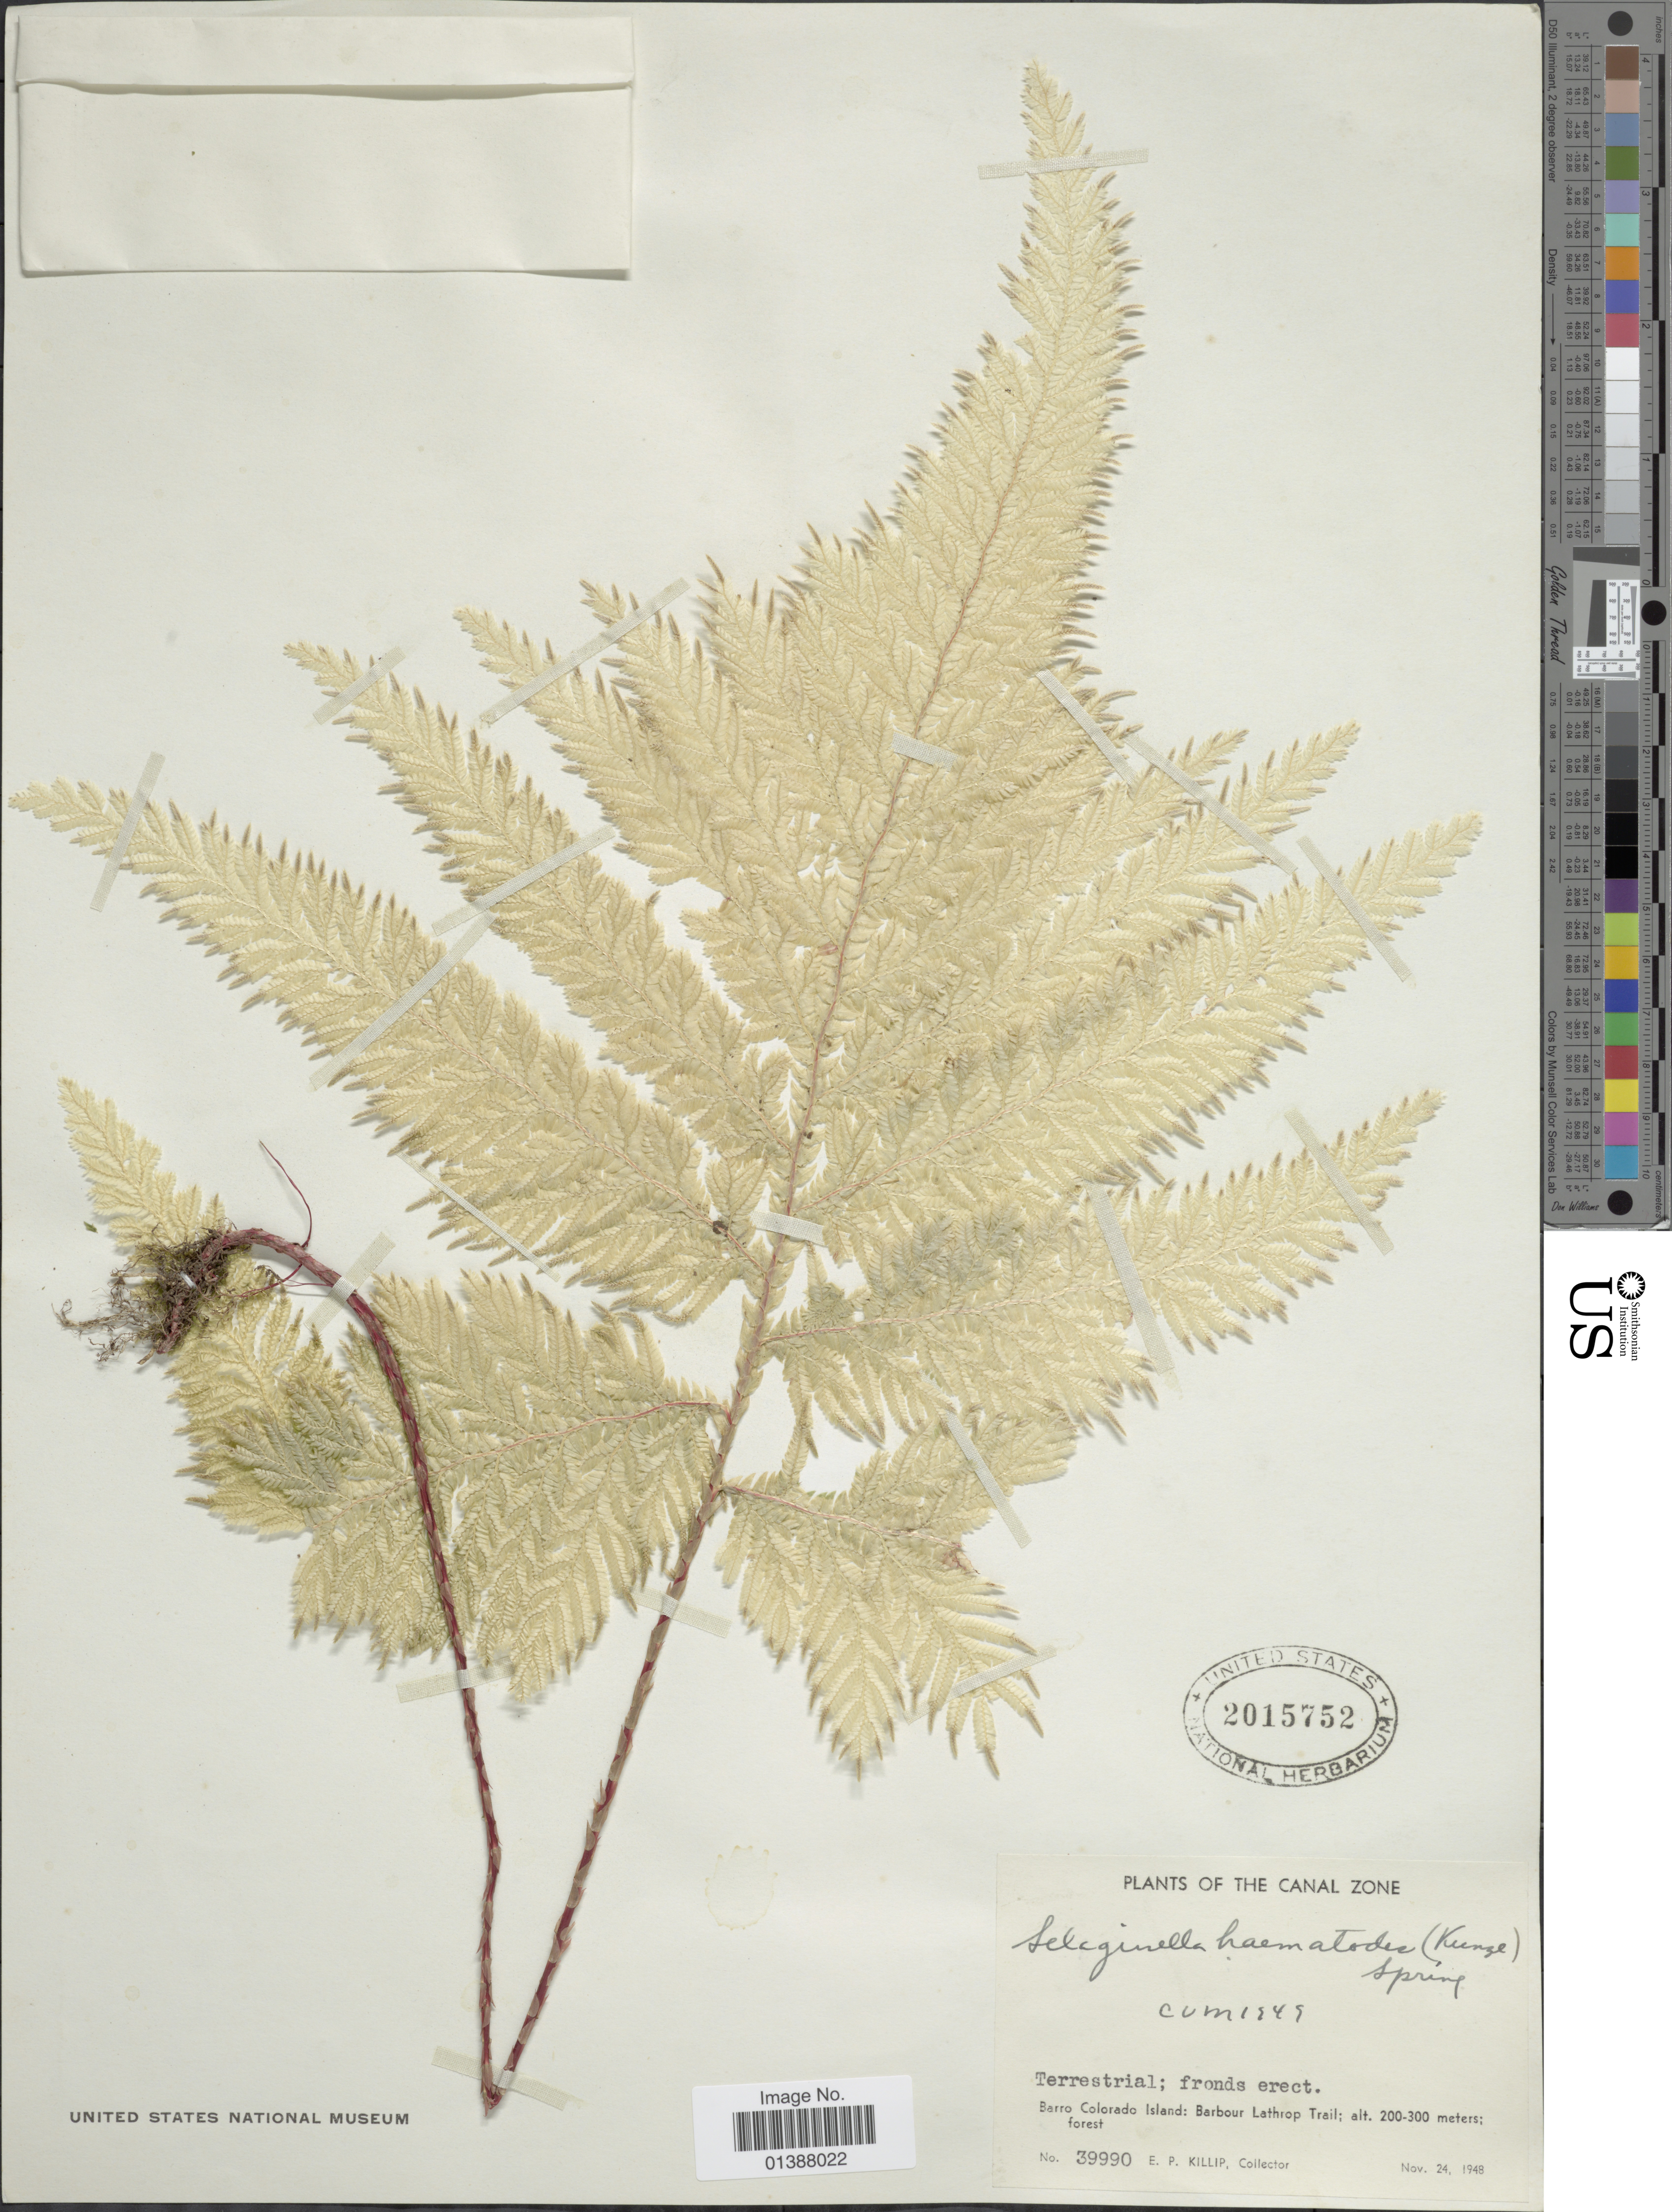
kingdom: Plantae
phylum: Tracheophyta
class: Lycopodiopsida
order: Selaginellales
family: Selaginellaceae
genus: Selaginella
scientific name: Selaginella haematodes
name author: (Kunze) Spring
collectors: E. P. Killip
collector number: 3990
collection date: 1948-11-24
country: Panama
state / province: Panamá Oeste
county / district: Canal Zone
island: Barro Colorado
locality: The Canal Zone, Barro Colorado Island: Barbour Lathrop Trail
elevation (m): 200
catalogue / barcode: US 2015752